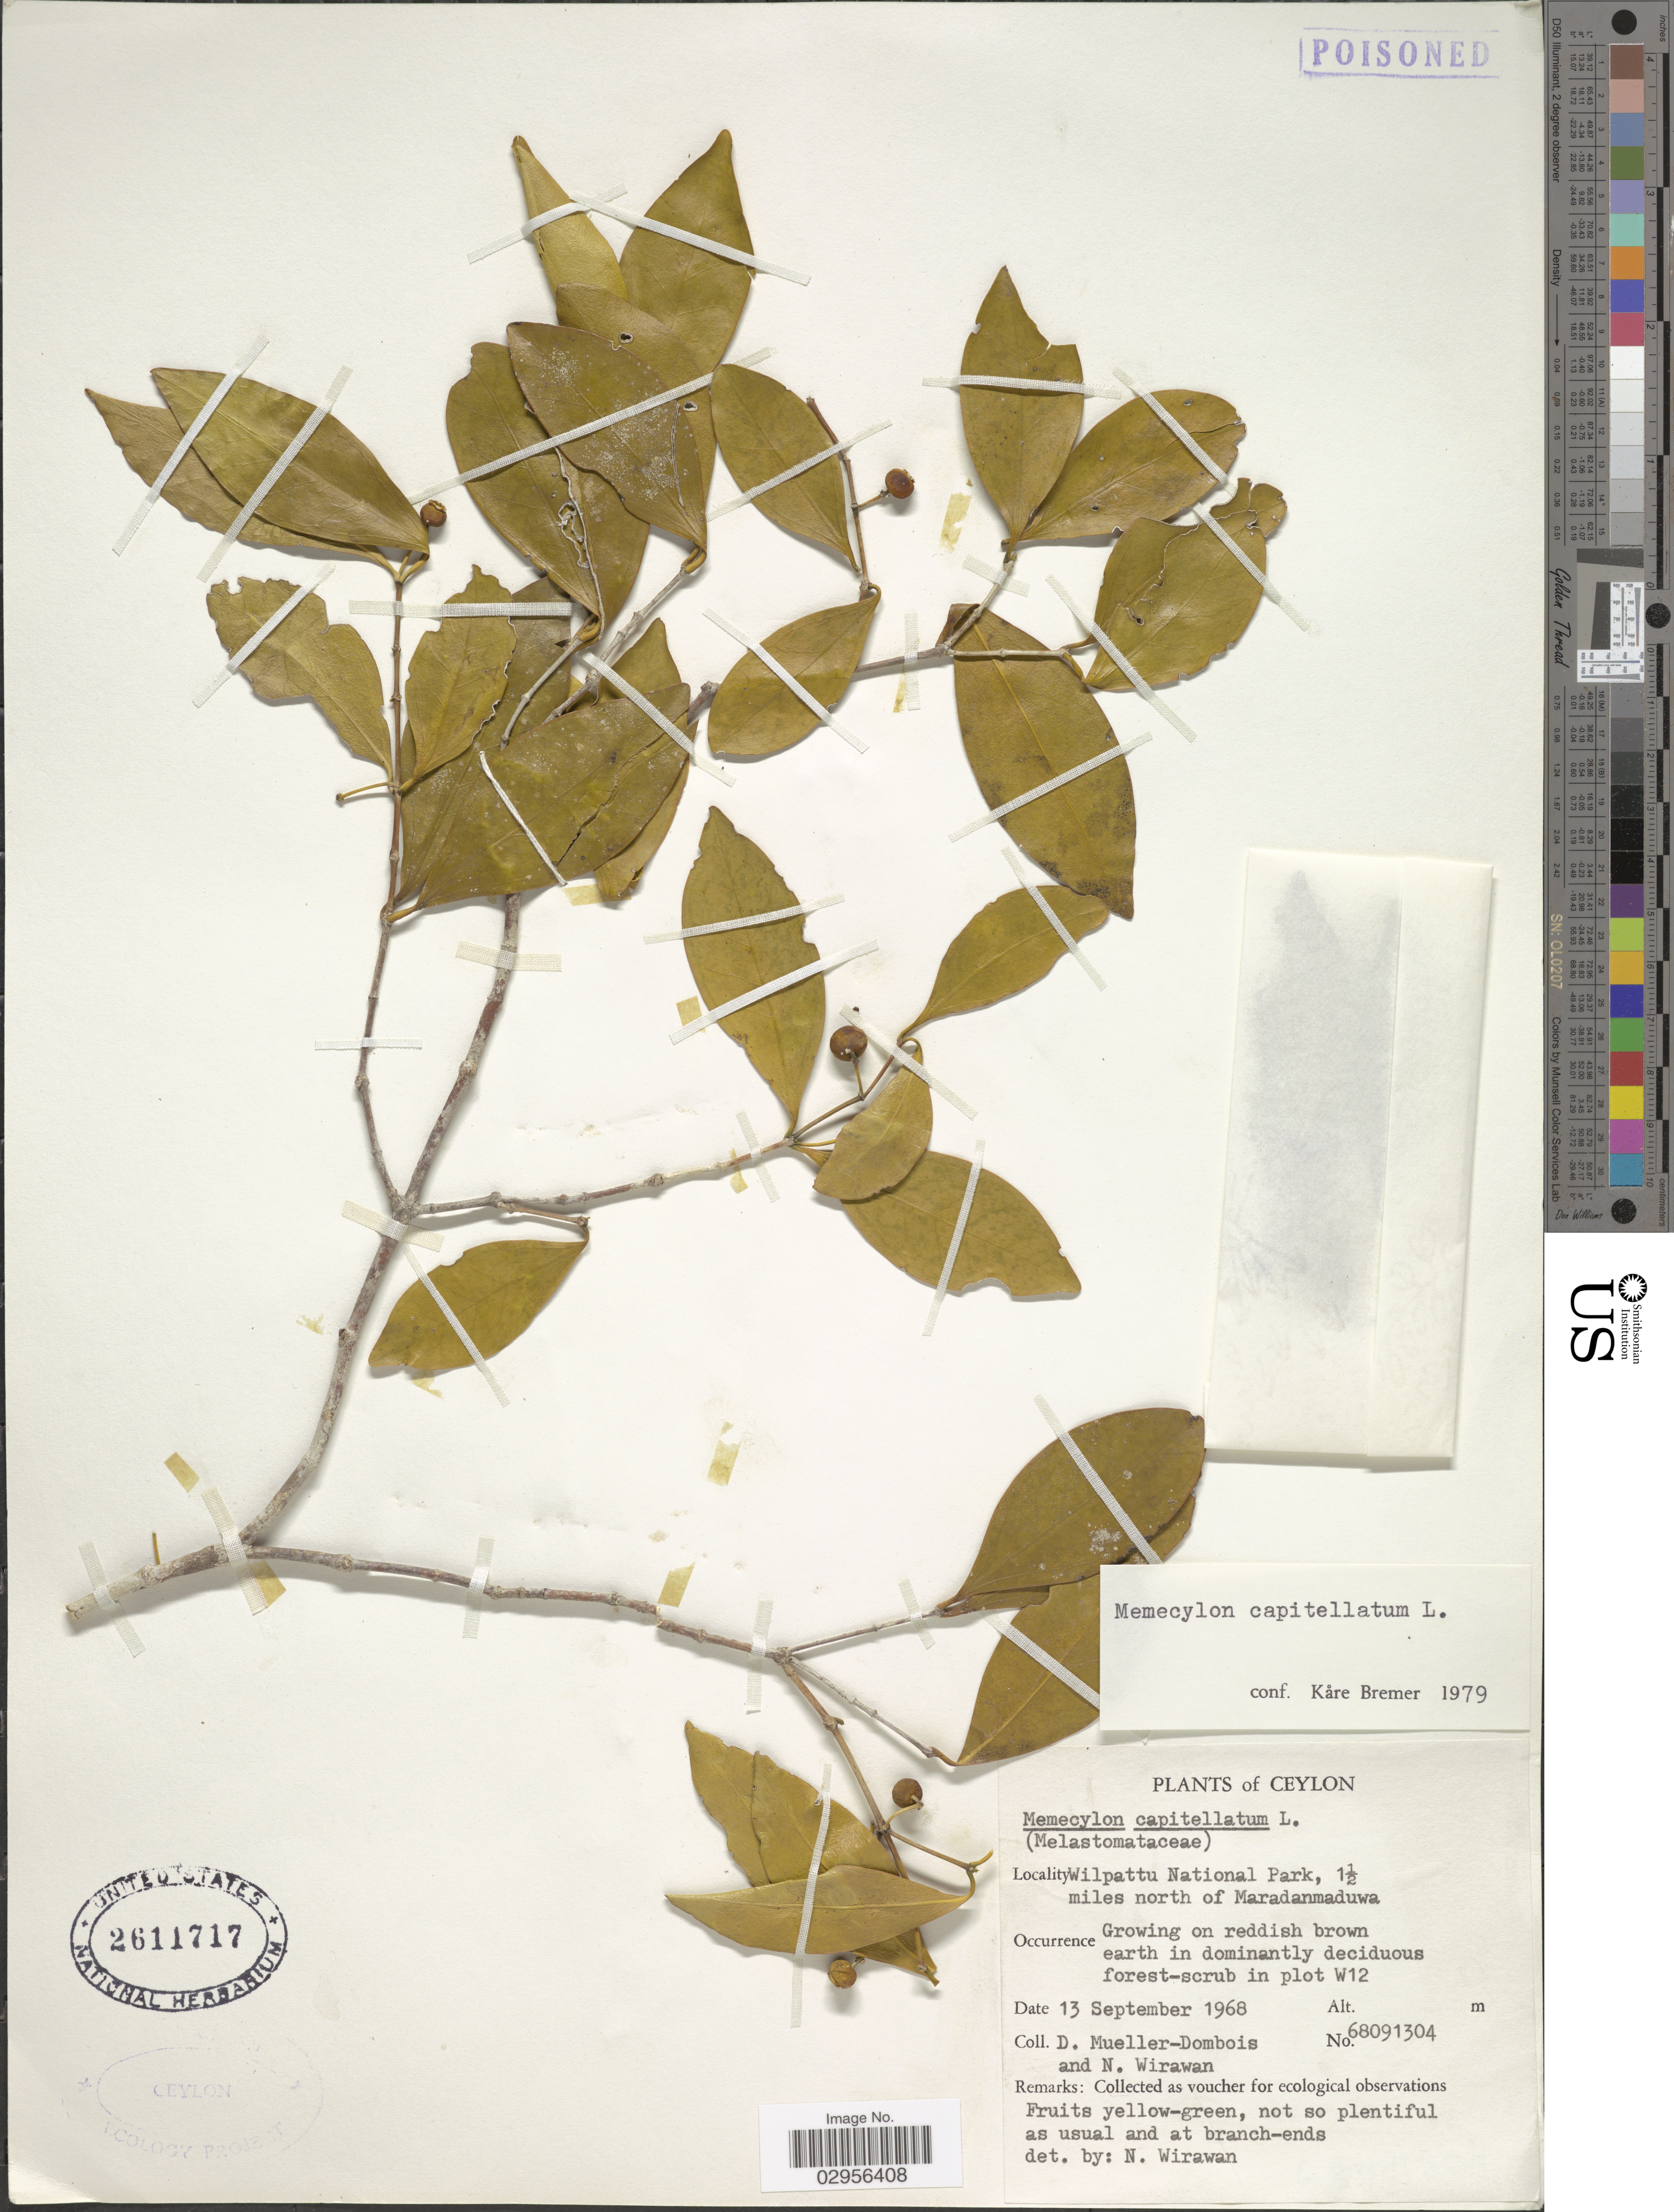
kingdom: Plantae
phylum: Tracheophyta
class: Magnoliopsida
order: Myrtales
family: Melastomataceae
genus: Memecylon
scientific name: Memecylon capitellatum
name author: L.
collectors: D. Mueller-Dombois & N. Wirawan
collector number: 68091304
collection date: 1968-09-13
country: Sri Lanka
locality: Ceylon. Wilpattu National Park, 1½ mies north of Maradanmaduwa. Plot W12.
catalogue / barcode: US 2611717